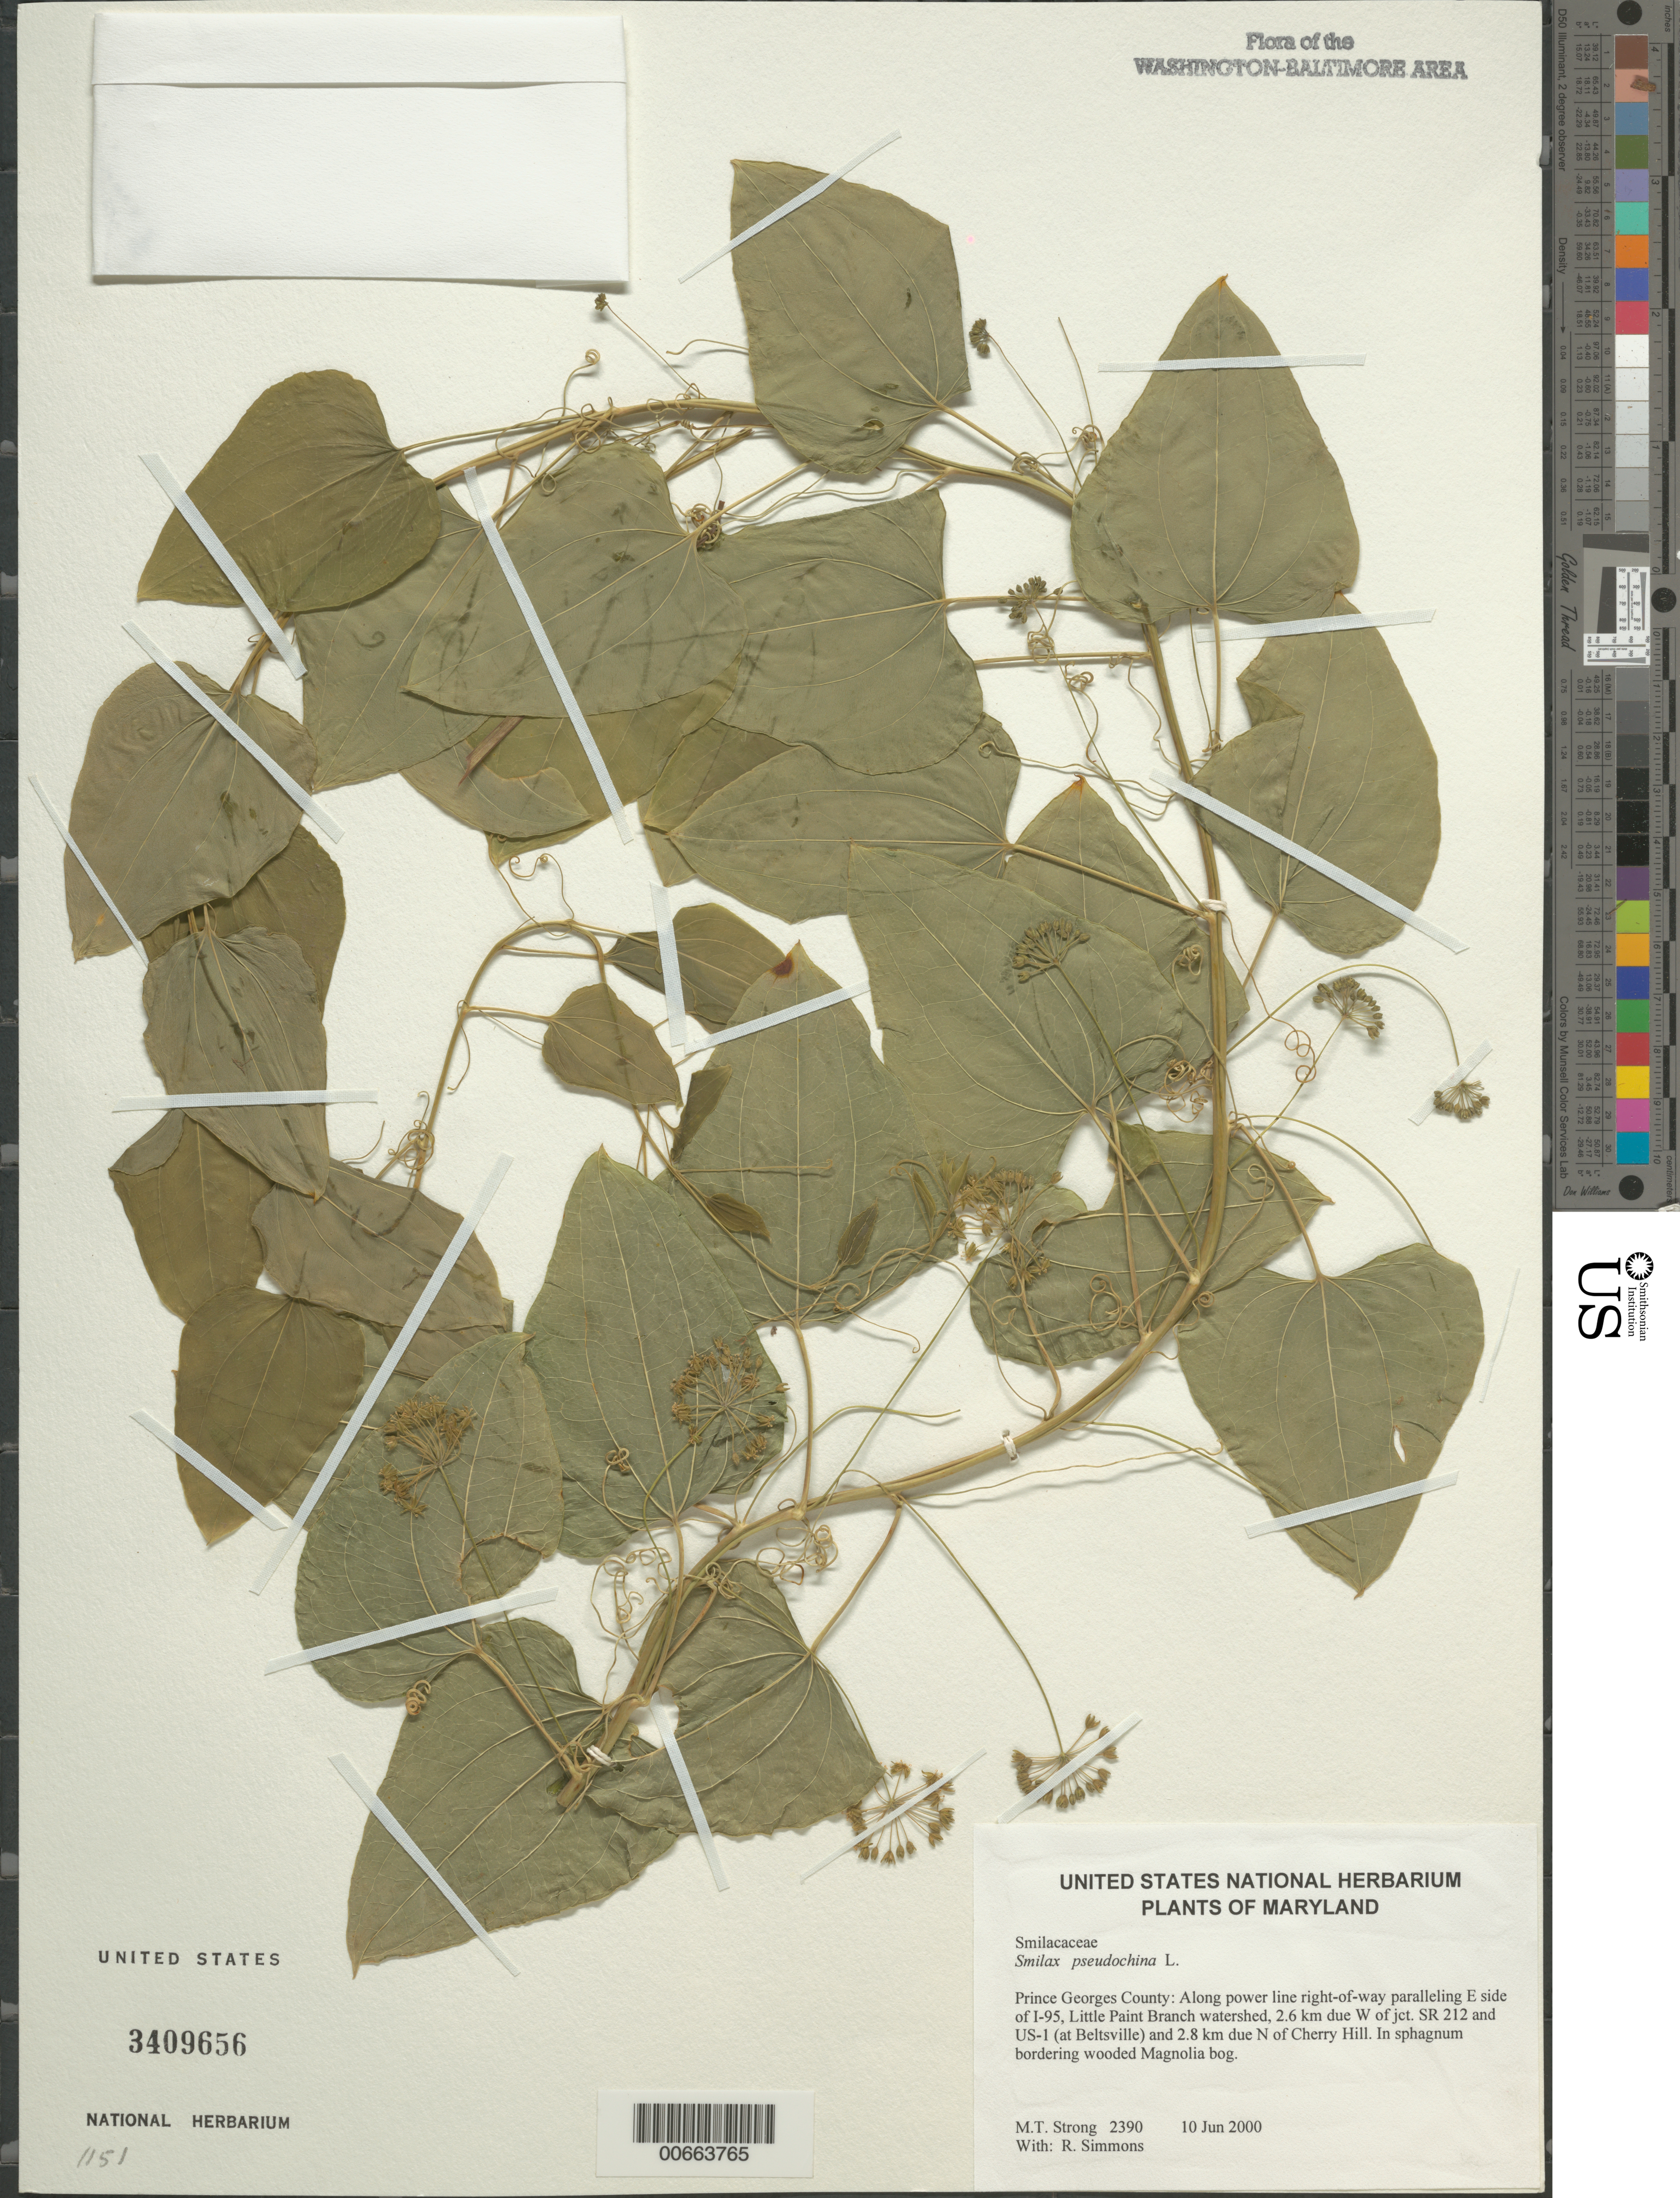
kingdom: Plantae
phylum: Tracheophyta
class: Liliopsida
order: Liliales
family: Smilacaceae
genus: Smilax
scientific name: Smilax pseudochina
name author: L.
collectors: M. T. Strong & R. Simmons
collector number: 2390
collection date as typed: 10 Jun 2000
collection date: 2000-06-10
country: United States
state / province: Maryland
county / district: Prince George's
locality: Along power line right-of-way paralleling E side of I-95, Little Paint Branch watershed, 2.6 km due W of jct. SR 212 and US-1 (at Beltsville) and 2.8 km due N of Cherry Hill.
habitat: In sphagnum bordering wooded Magnolia bog.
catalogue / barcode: US 3409656